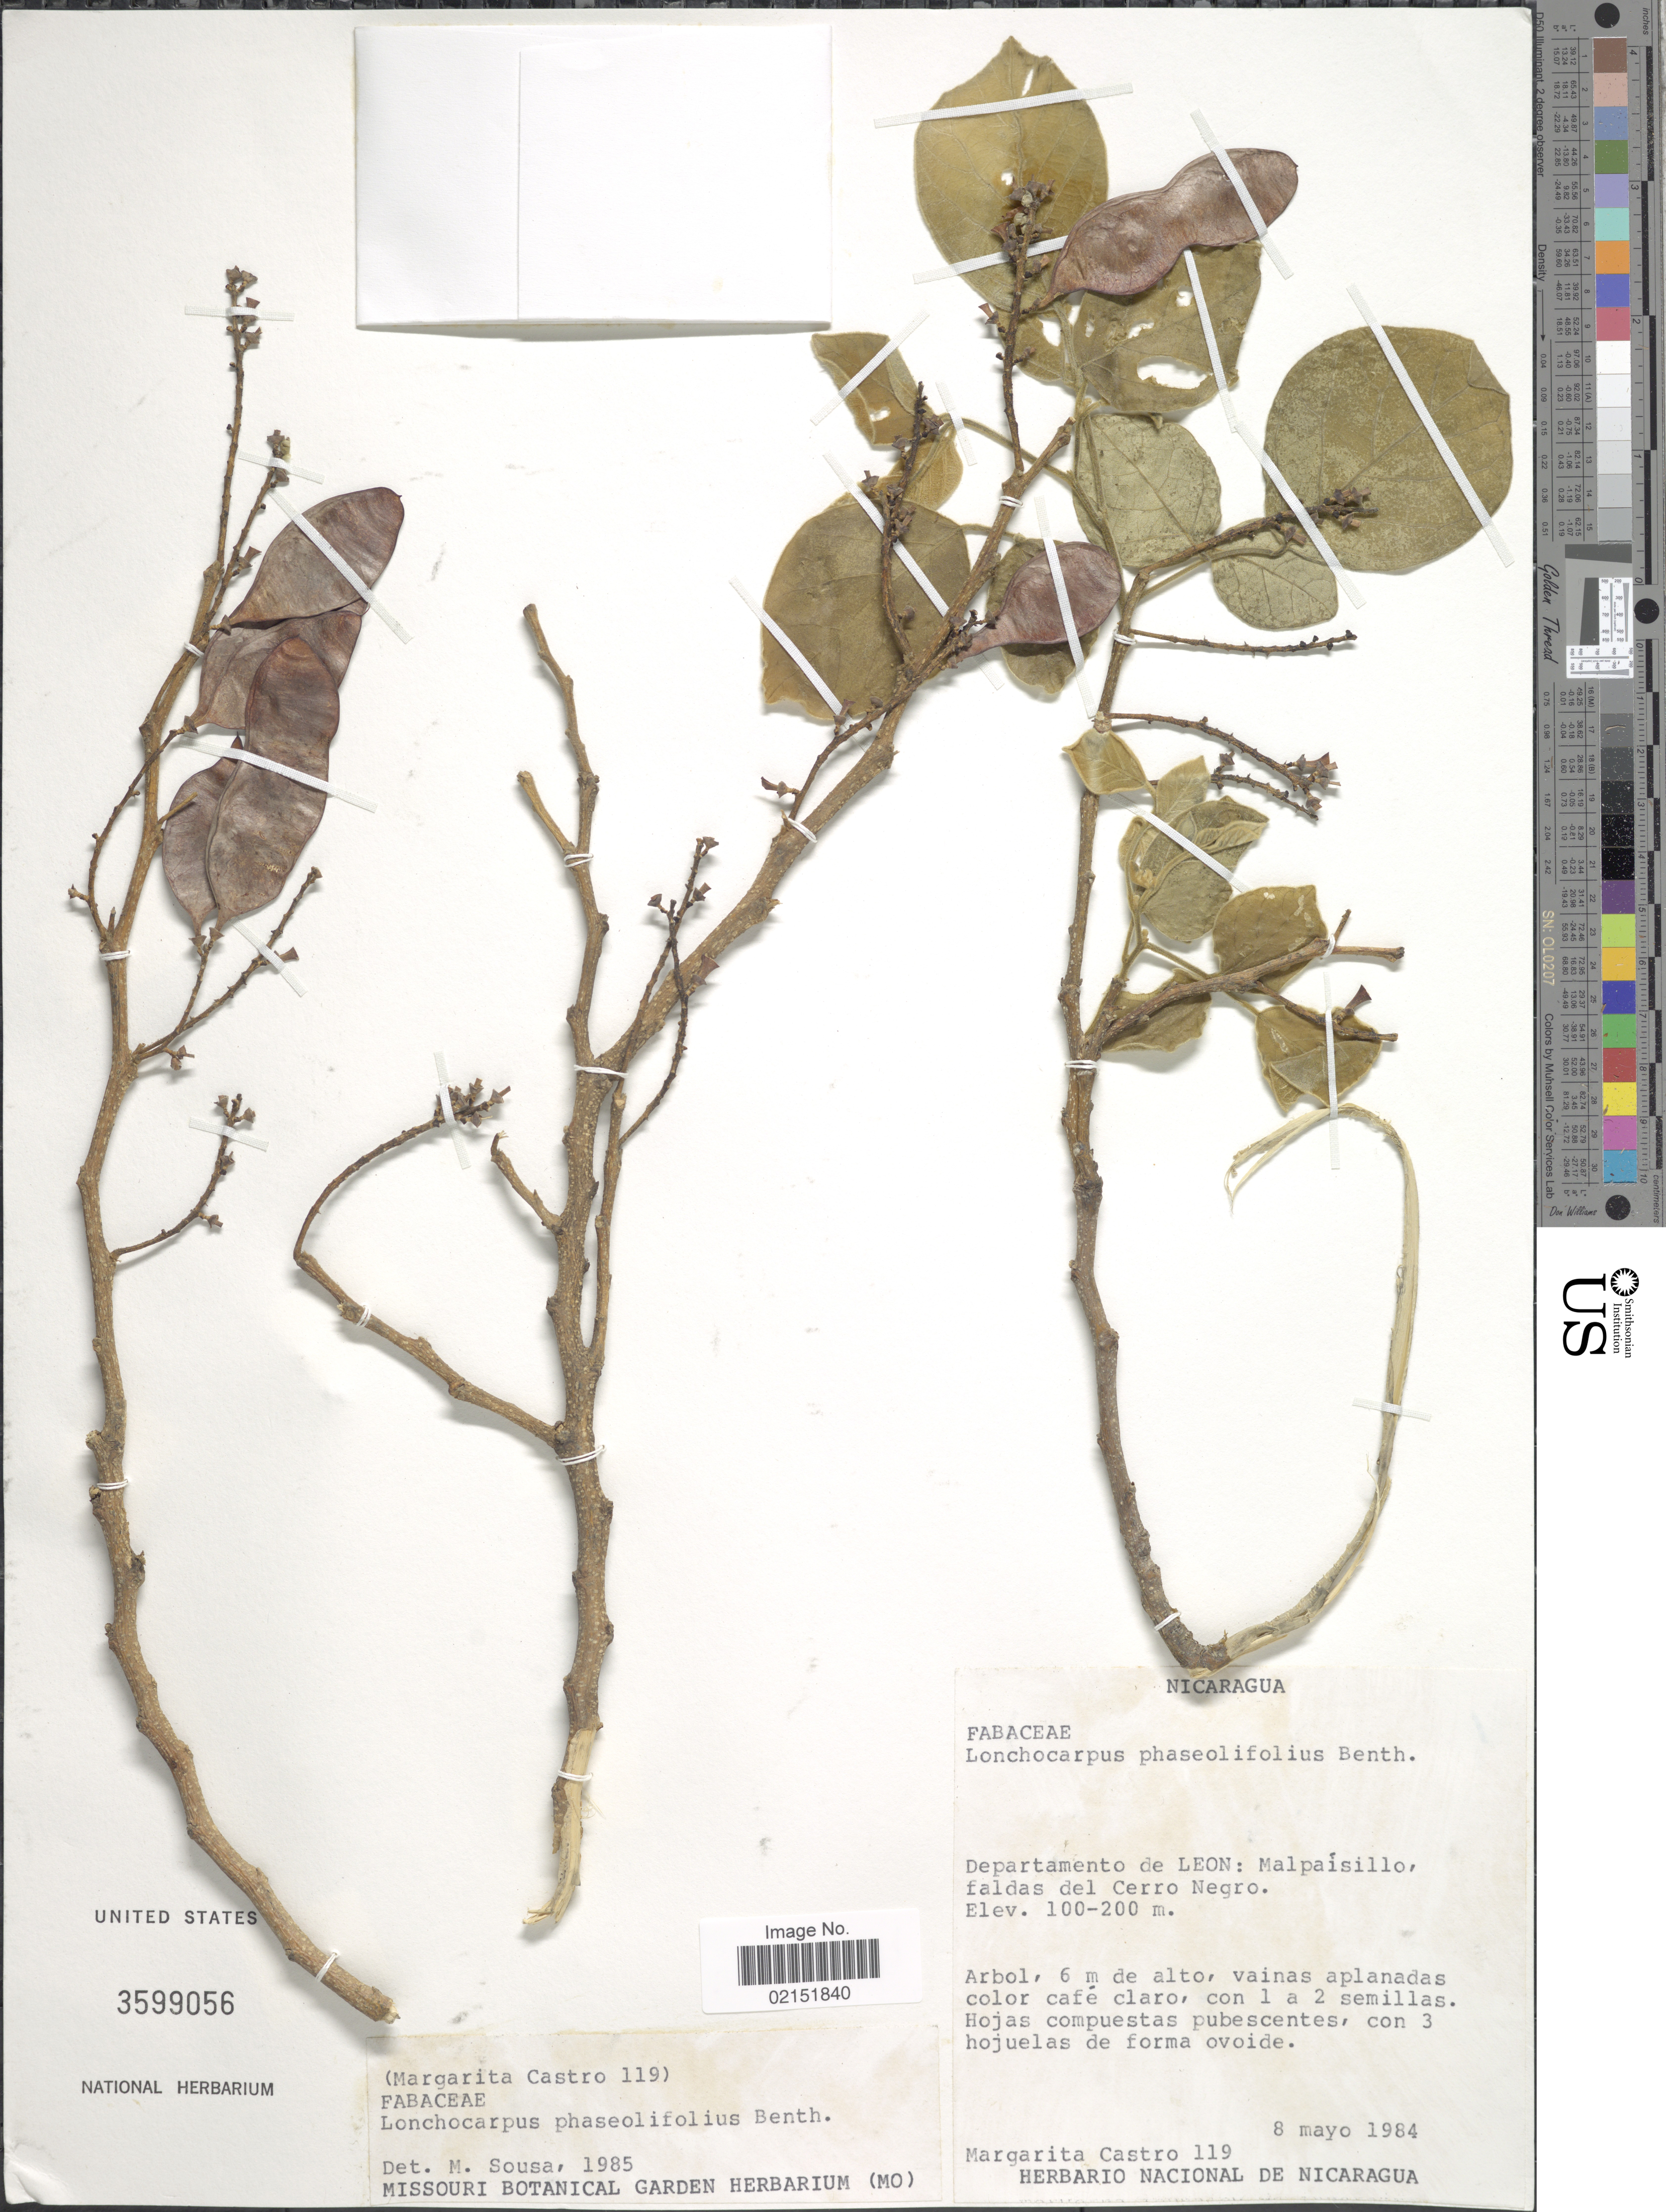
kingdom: Plantae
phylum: Tracheophyta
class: Magnoliopsida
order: Fabales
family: Fabaceae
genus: Lonchocarpus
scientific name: Lonchocarpus phaseolifolius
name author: Benth.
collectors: M. Castro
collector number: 119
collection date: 1984-05-08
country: Nicaragua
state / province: Leon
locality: Departamento de Leon: Malpaisillo, faldas del Cerro Negro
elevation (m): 100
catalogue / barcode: US 3599056